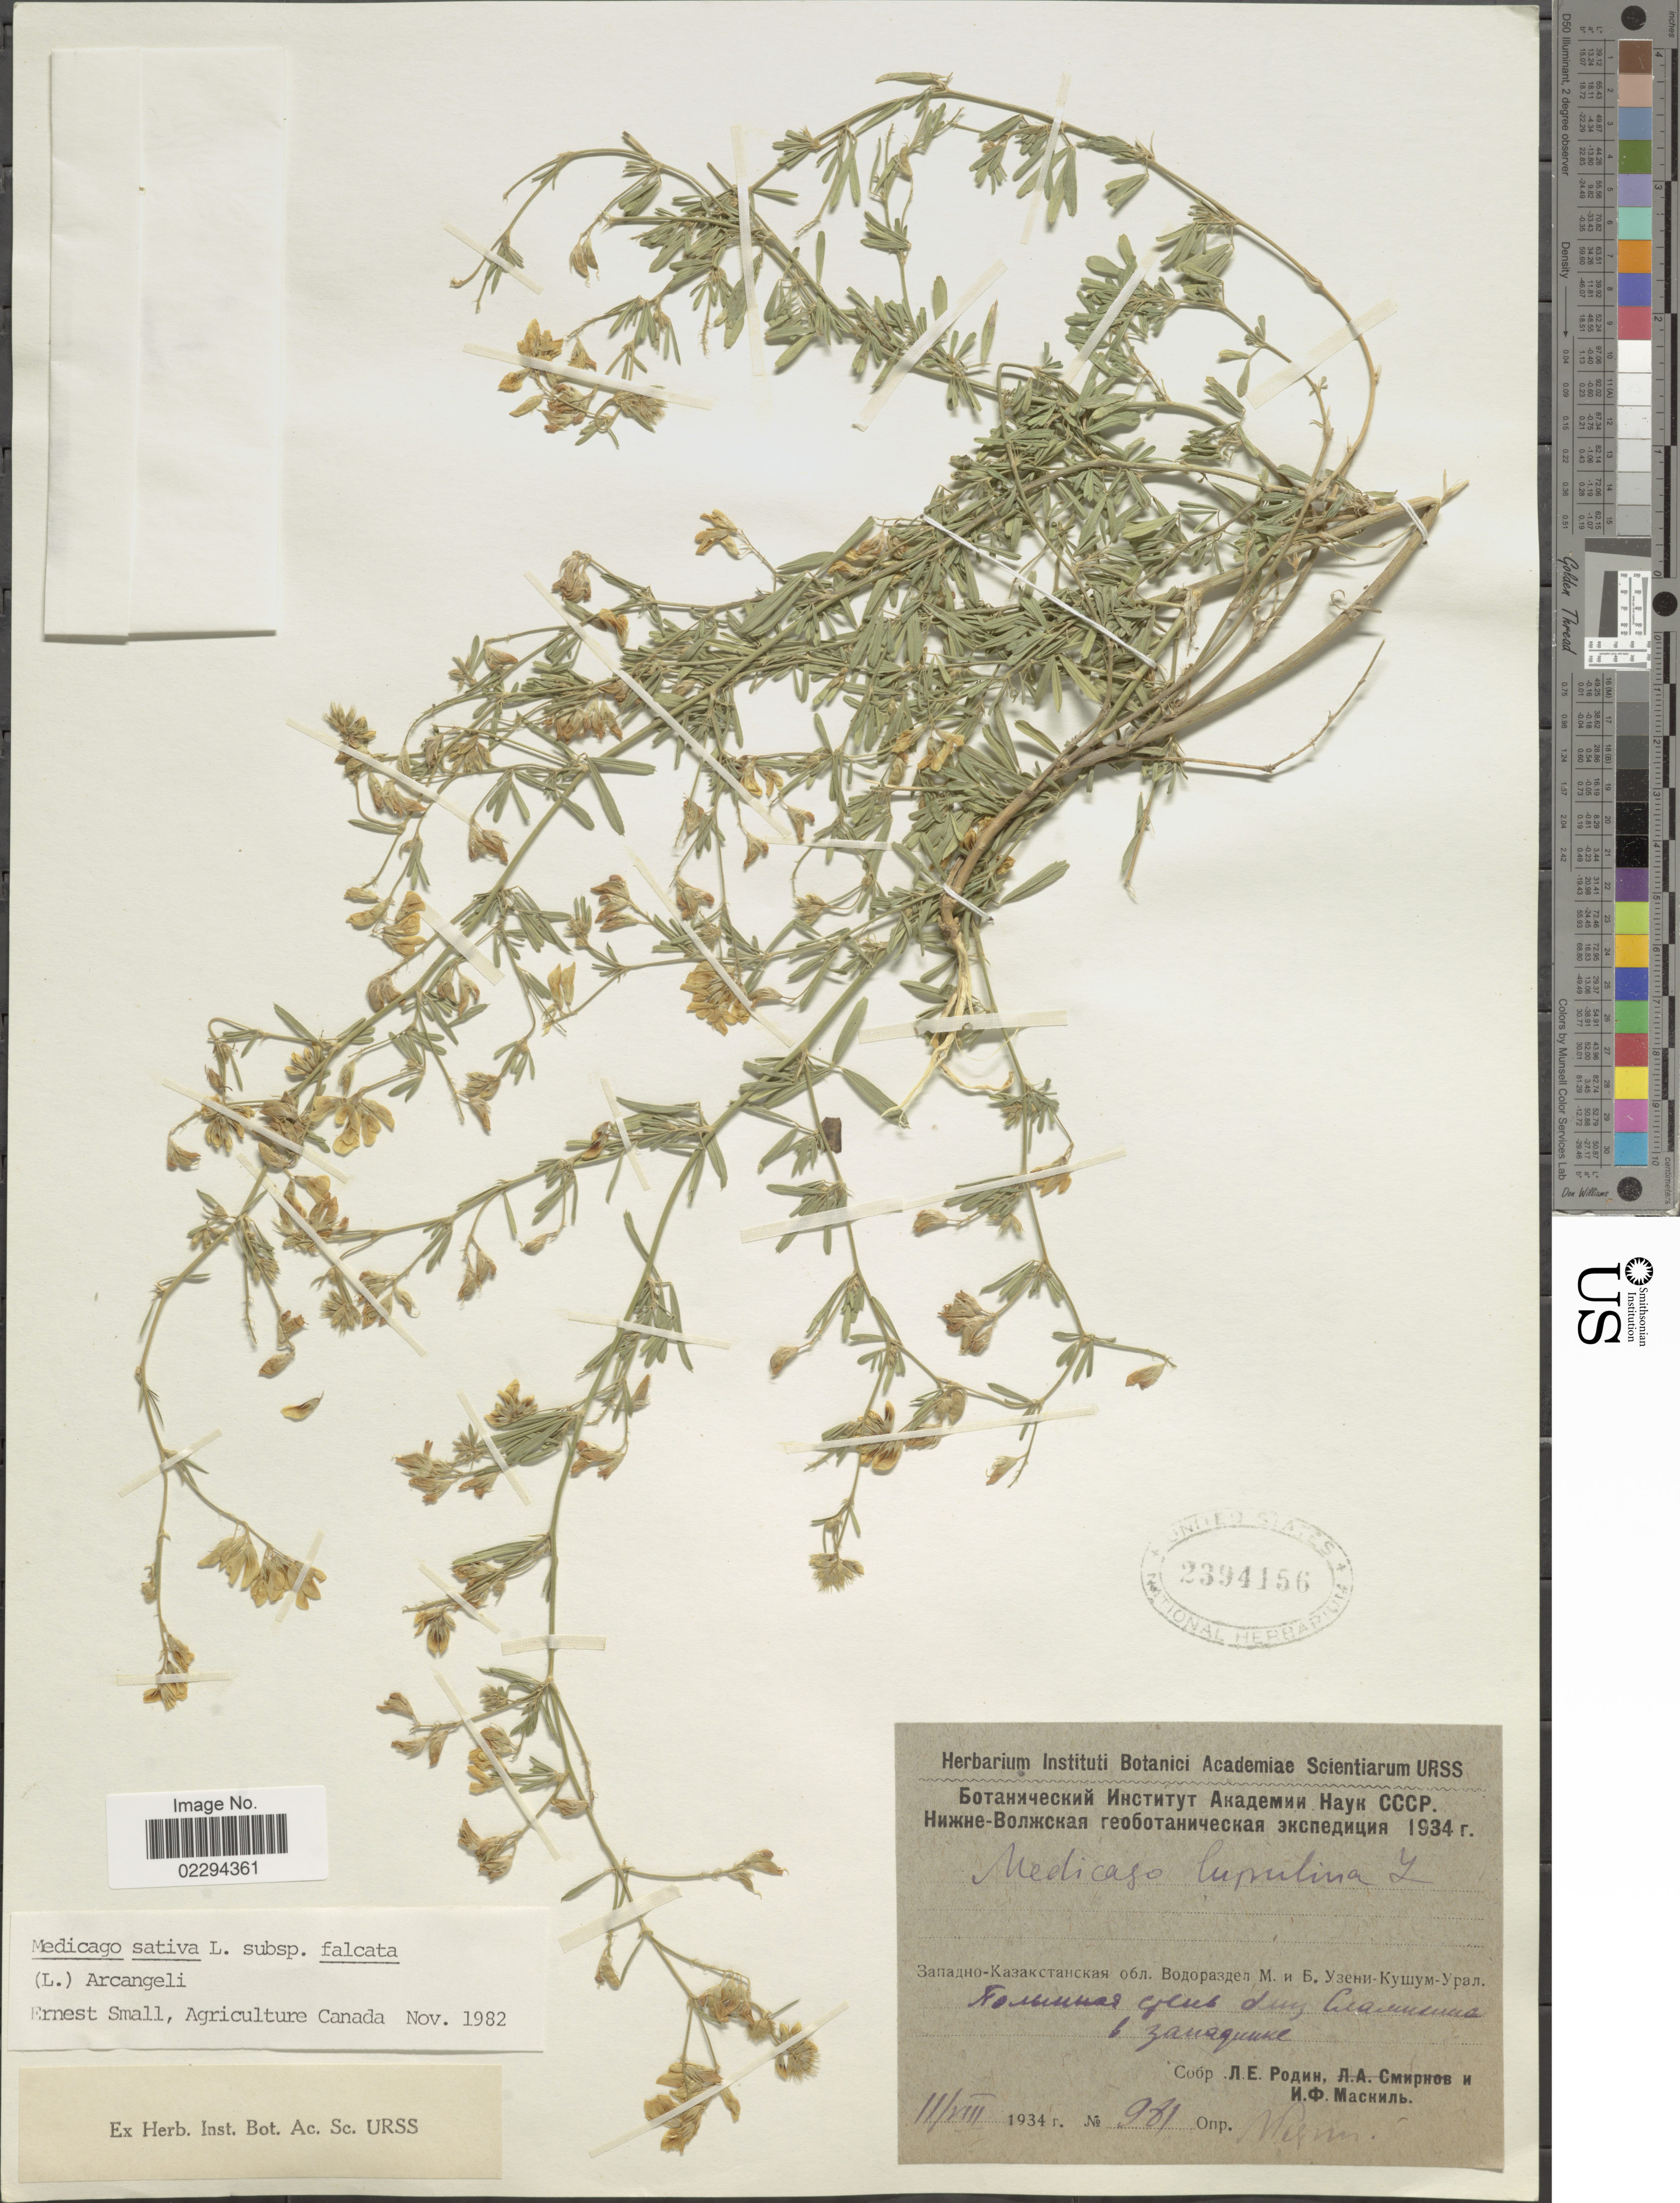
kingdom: Plantae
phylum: Tracheophyta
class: Magnoliopsida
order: Fabales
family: Fabaceae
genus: Medicago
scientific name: Medicago sativa subsp. falcata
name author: (L.) Arcang.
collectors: L. Rodin & I. Maskel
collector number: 961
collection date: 1934-08-11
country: Kazakhstan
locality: Uzenya River, near Slamixino village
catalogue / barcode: US 2394156